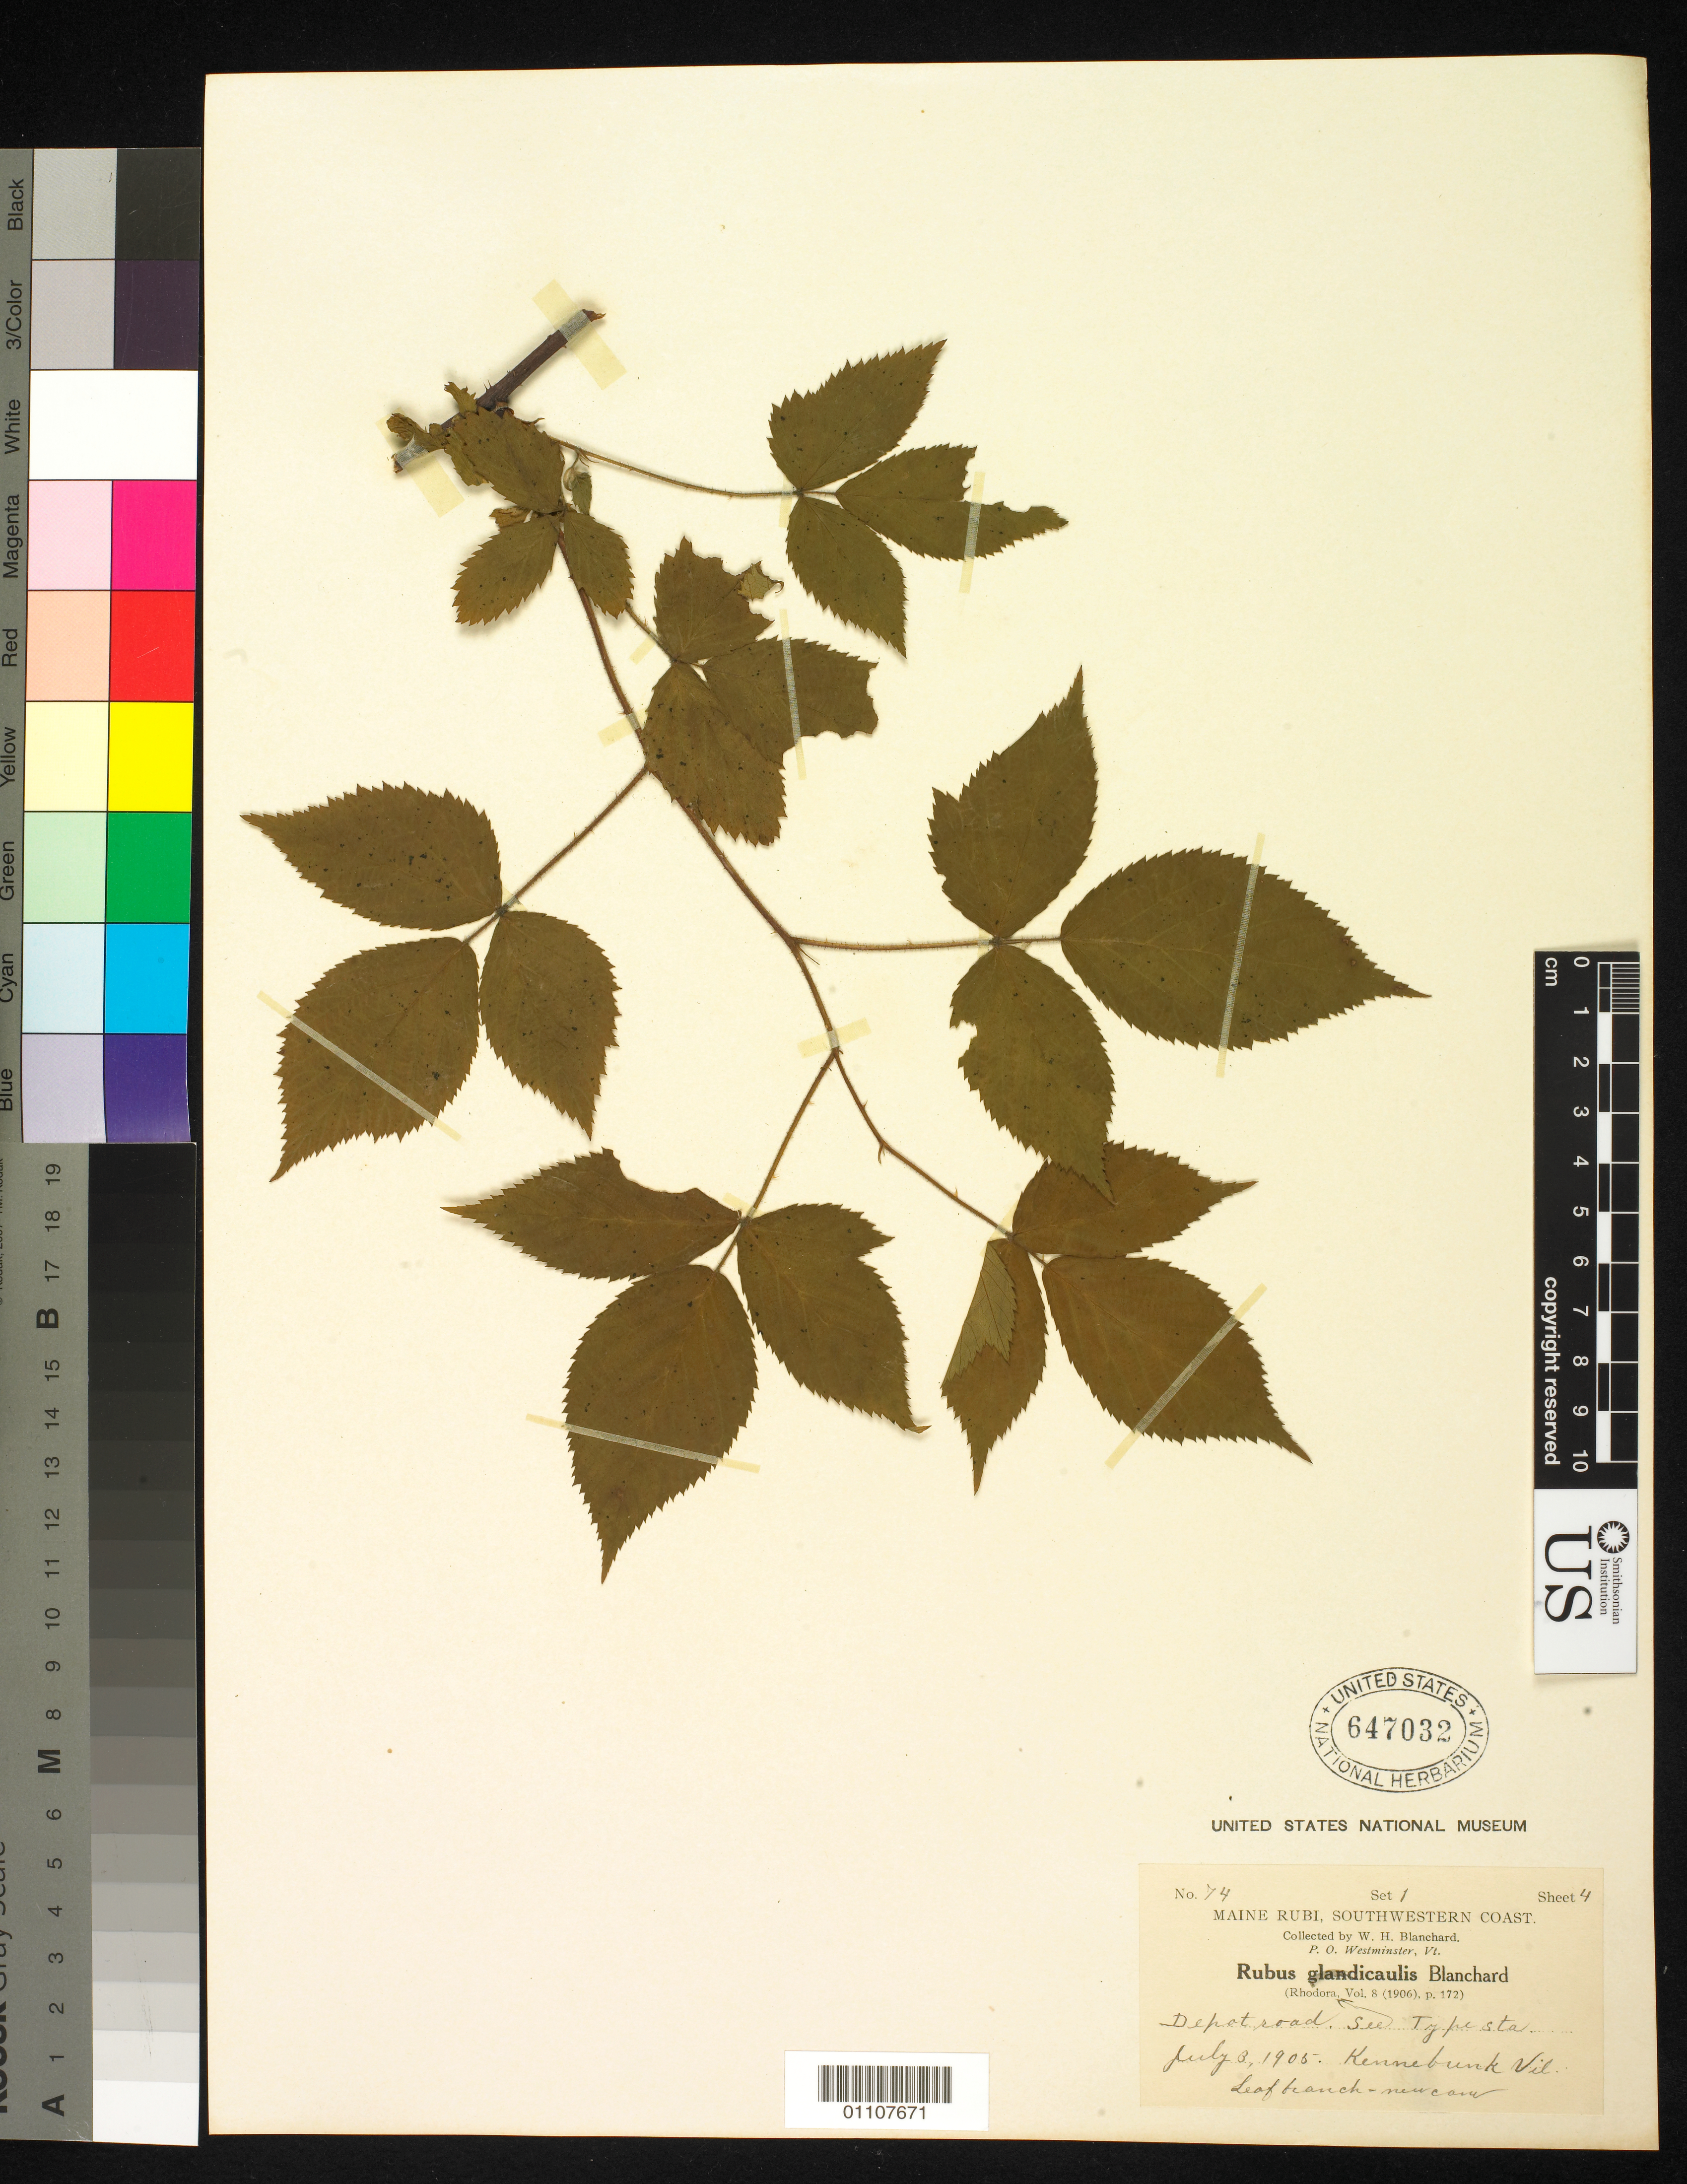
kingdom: Plantae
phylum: Tracheophyta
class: Magnoliopsida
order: Rosales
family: Rosaceae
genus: Rubus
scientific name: Rubus glandicaulis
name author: Blanch.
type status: Type Collection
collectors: W. H. Blanchard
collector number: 74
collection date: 1905-07-03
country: United States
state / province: Maine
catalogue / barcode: US 647032